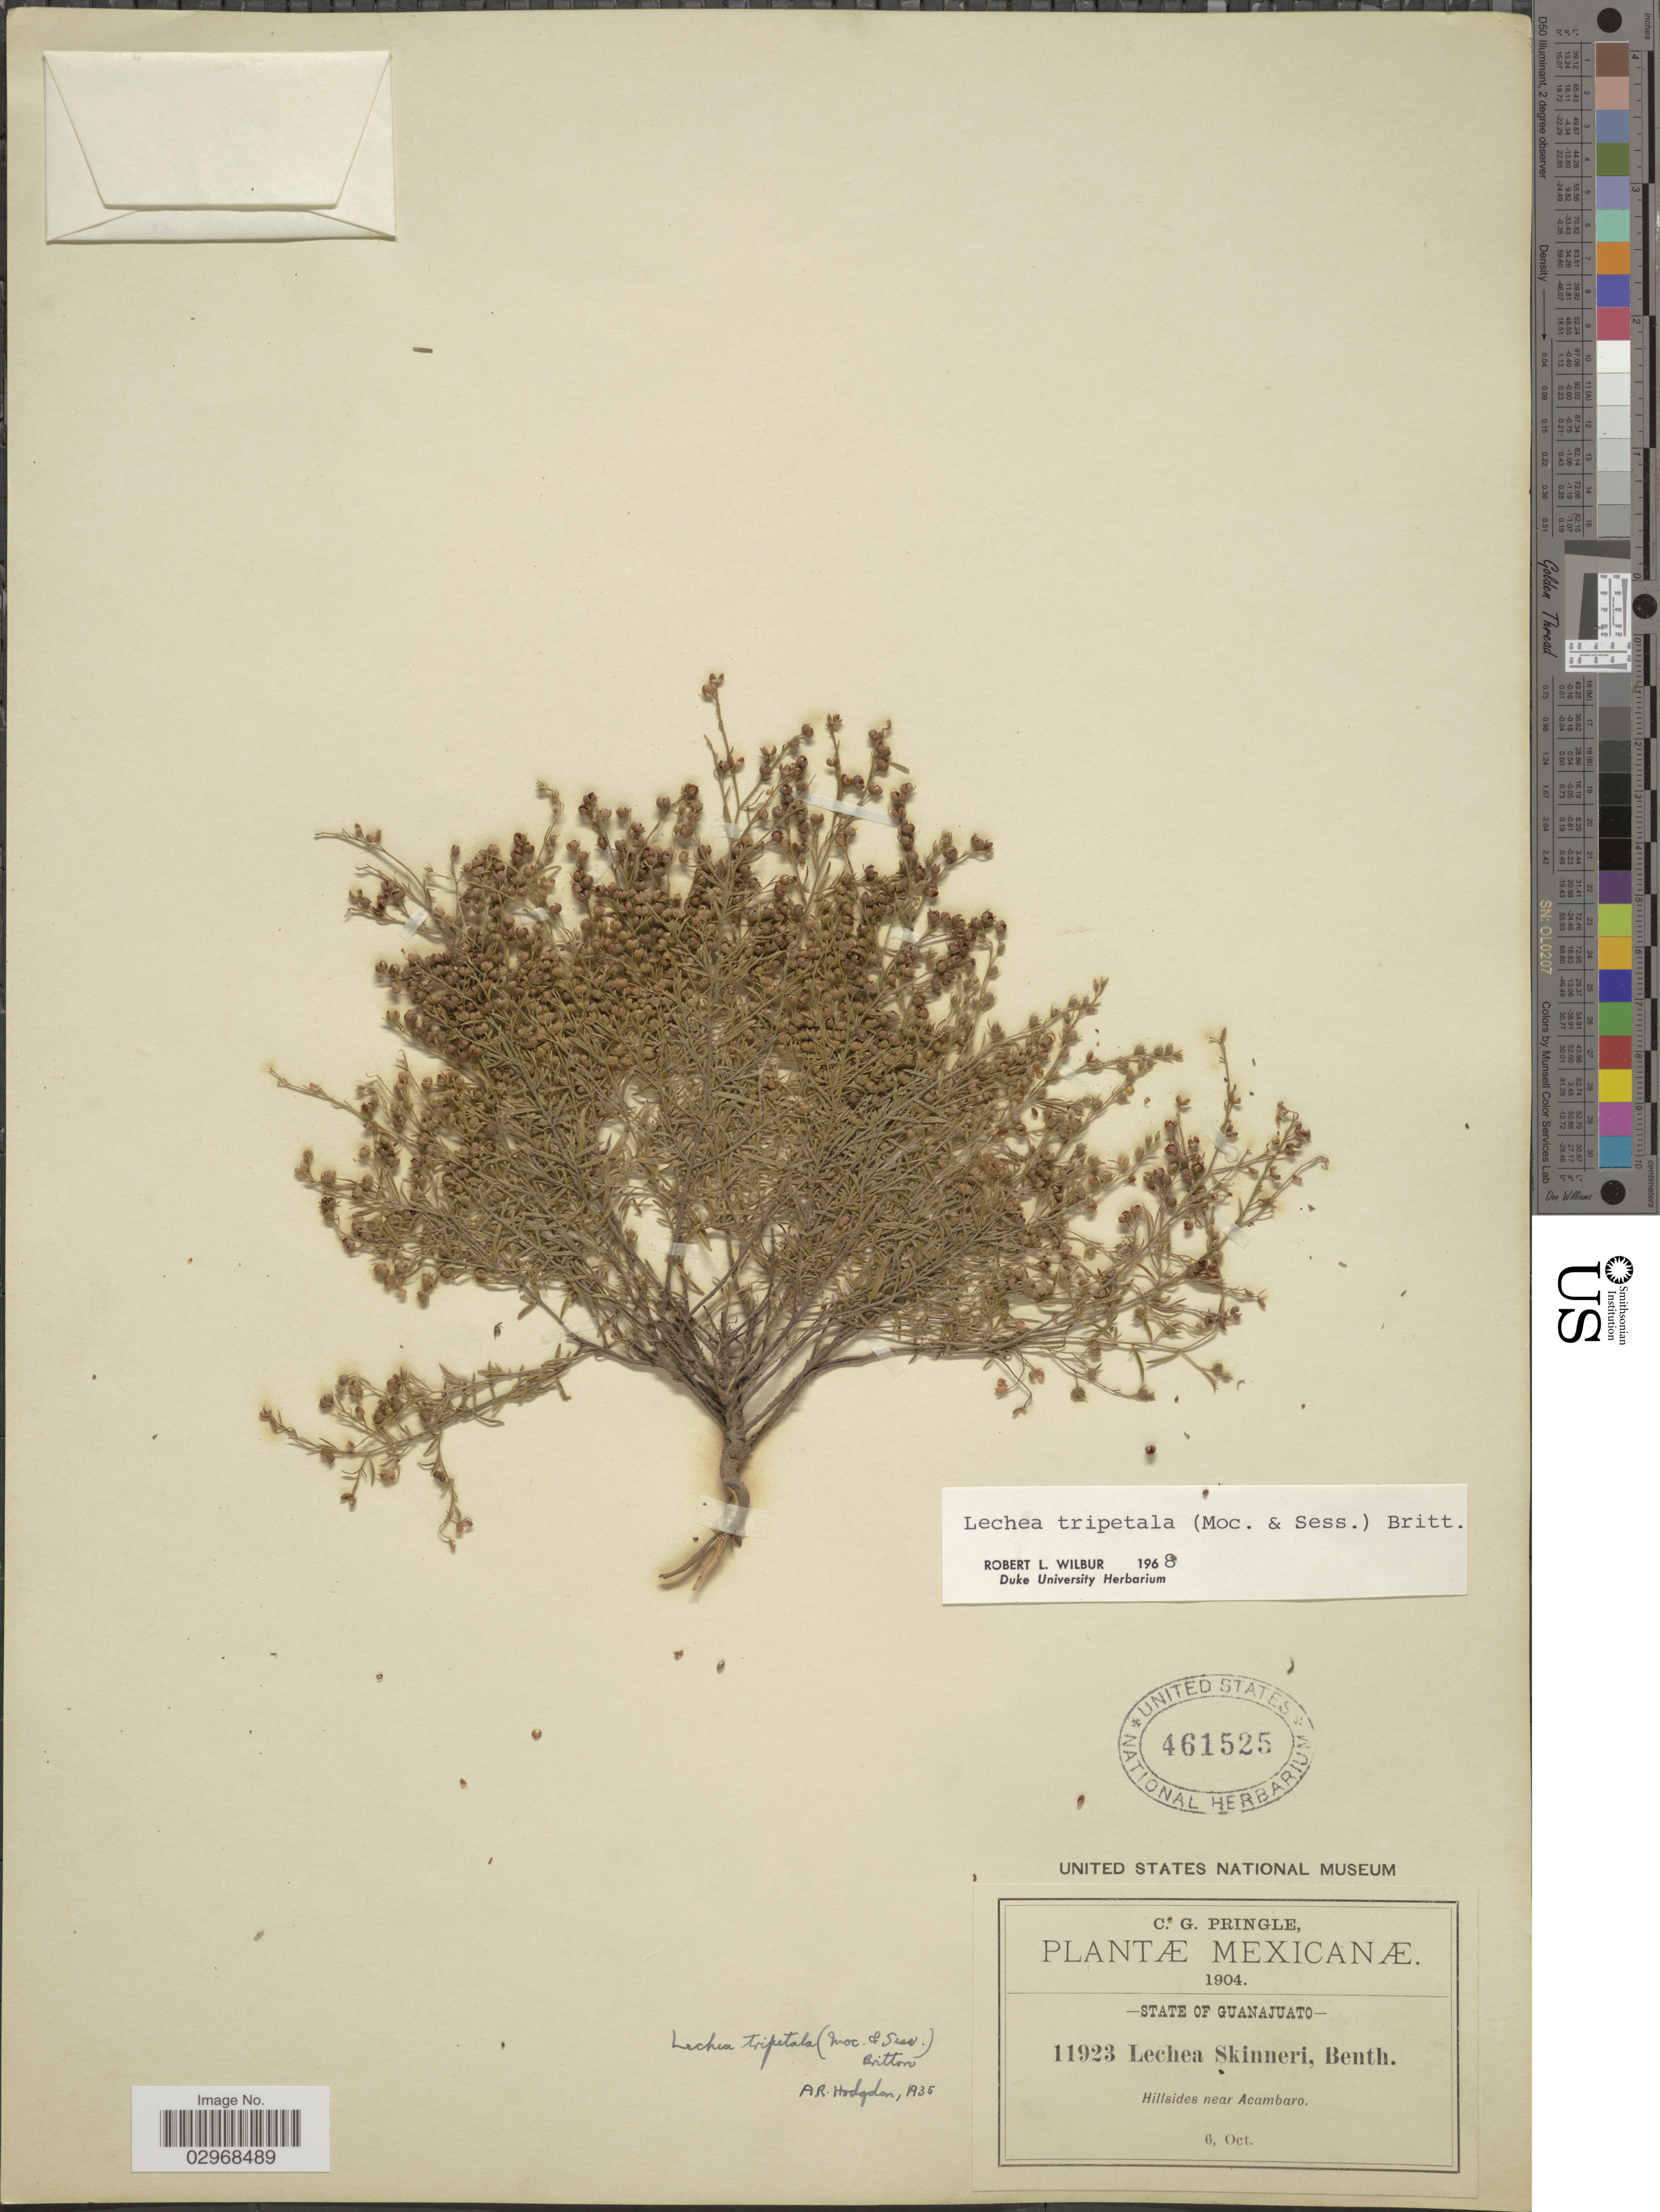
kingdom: Plantae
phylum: Tracheophyta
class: Magnoliopsida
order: Malvales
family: Cistaceae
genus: Lechea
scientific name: Lechea tripetala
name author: (Moc. & Sessé ex Dunal) Britton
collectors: C. G. Pringle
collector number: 11923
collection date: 1904-10-06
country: Mexico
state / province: Guanajuato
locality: Hillsides near Acambaro.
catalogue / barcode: US 461525